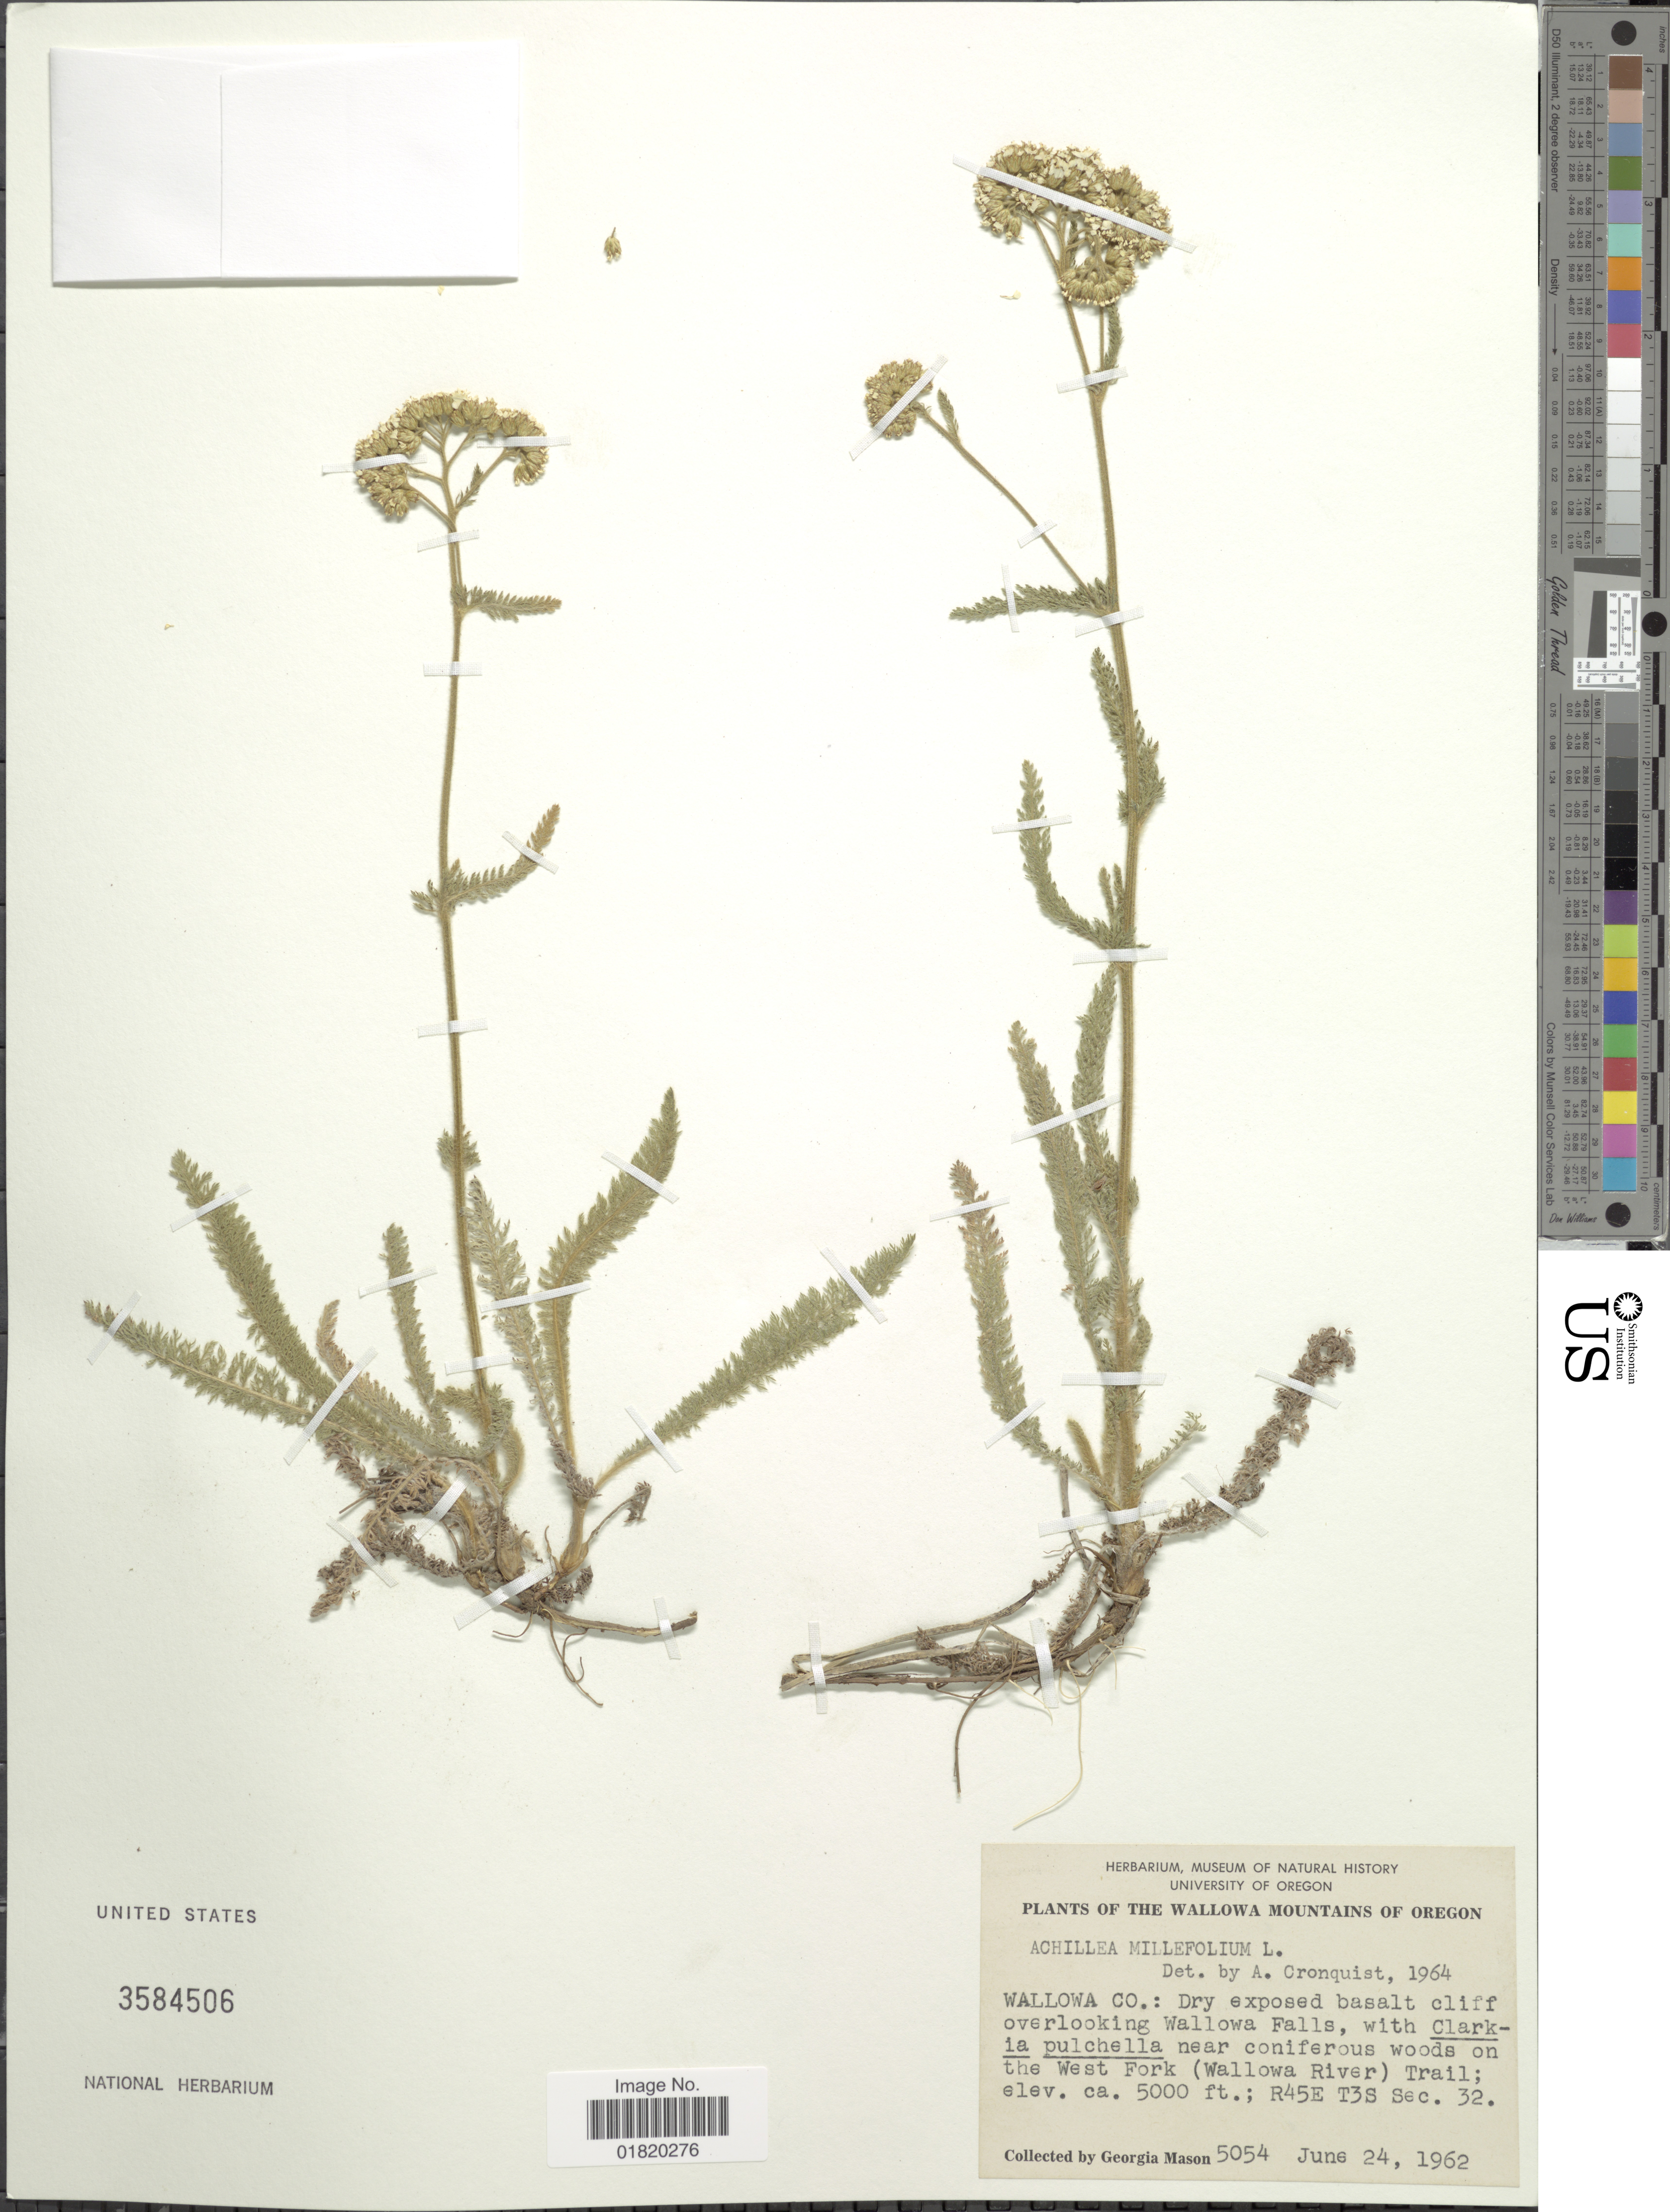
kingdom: Plantae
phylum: Tracheophyta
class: Magnoliopsida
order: Asterales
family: Asteraceae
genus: Achillea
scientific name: Achillea millefolium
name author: L.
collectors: G. Mason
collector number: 5054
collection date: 1962-06-24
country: United States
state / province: Oregon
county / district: Wallowa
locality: Wallowa Mountains. Wallowa Co.: overlooking Wallowa Falls, on the West Fork (Wallowa River) Trail; R45E T3S Sec. 32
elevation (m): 1524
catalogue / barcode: US 3584506